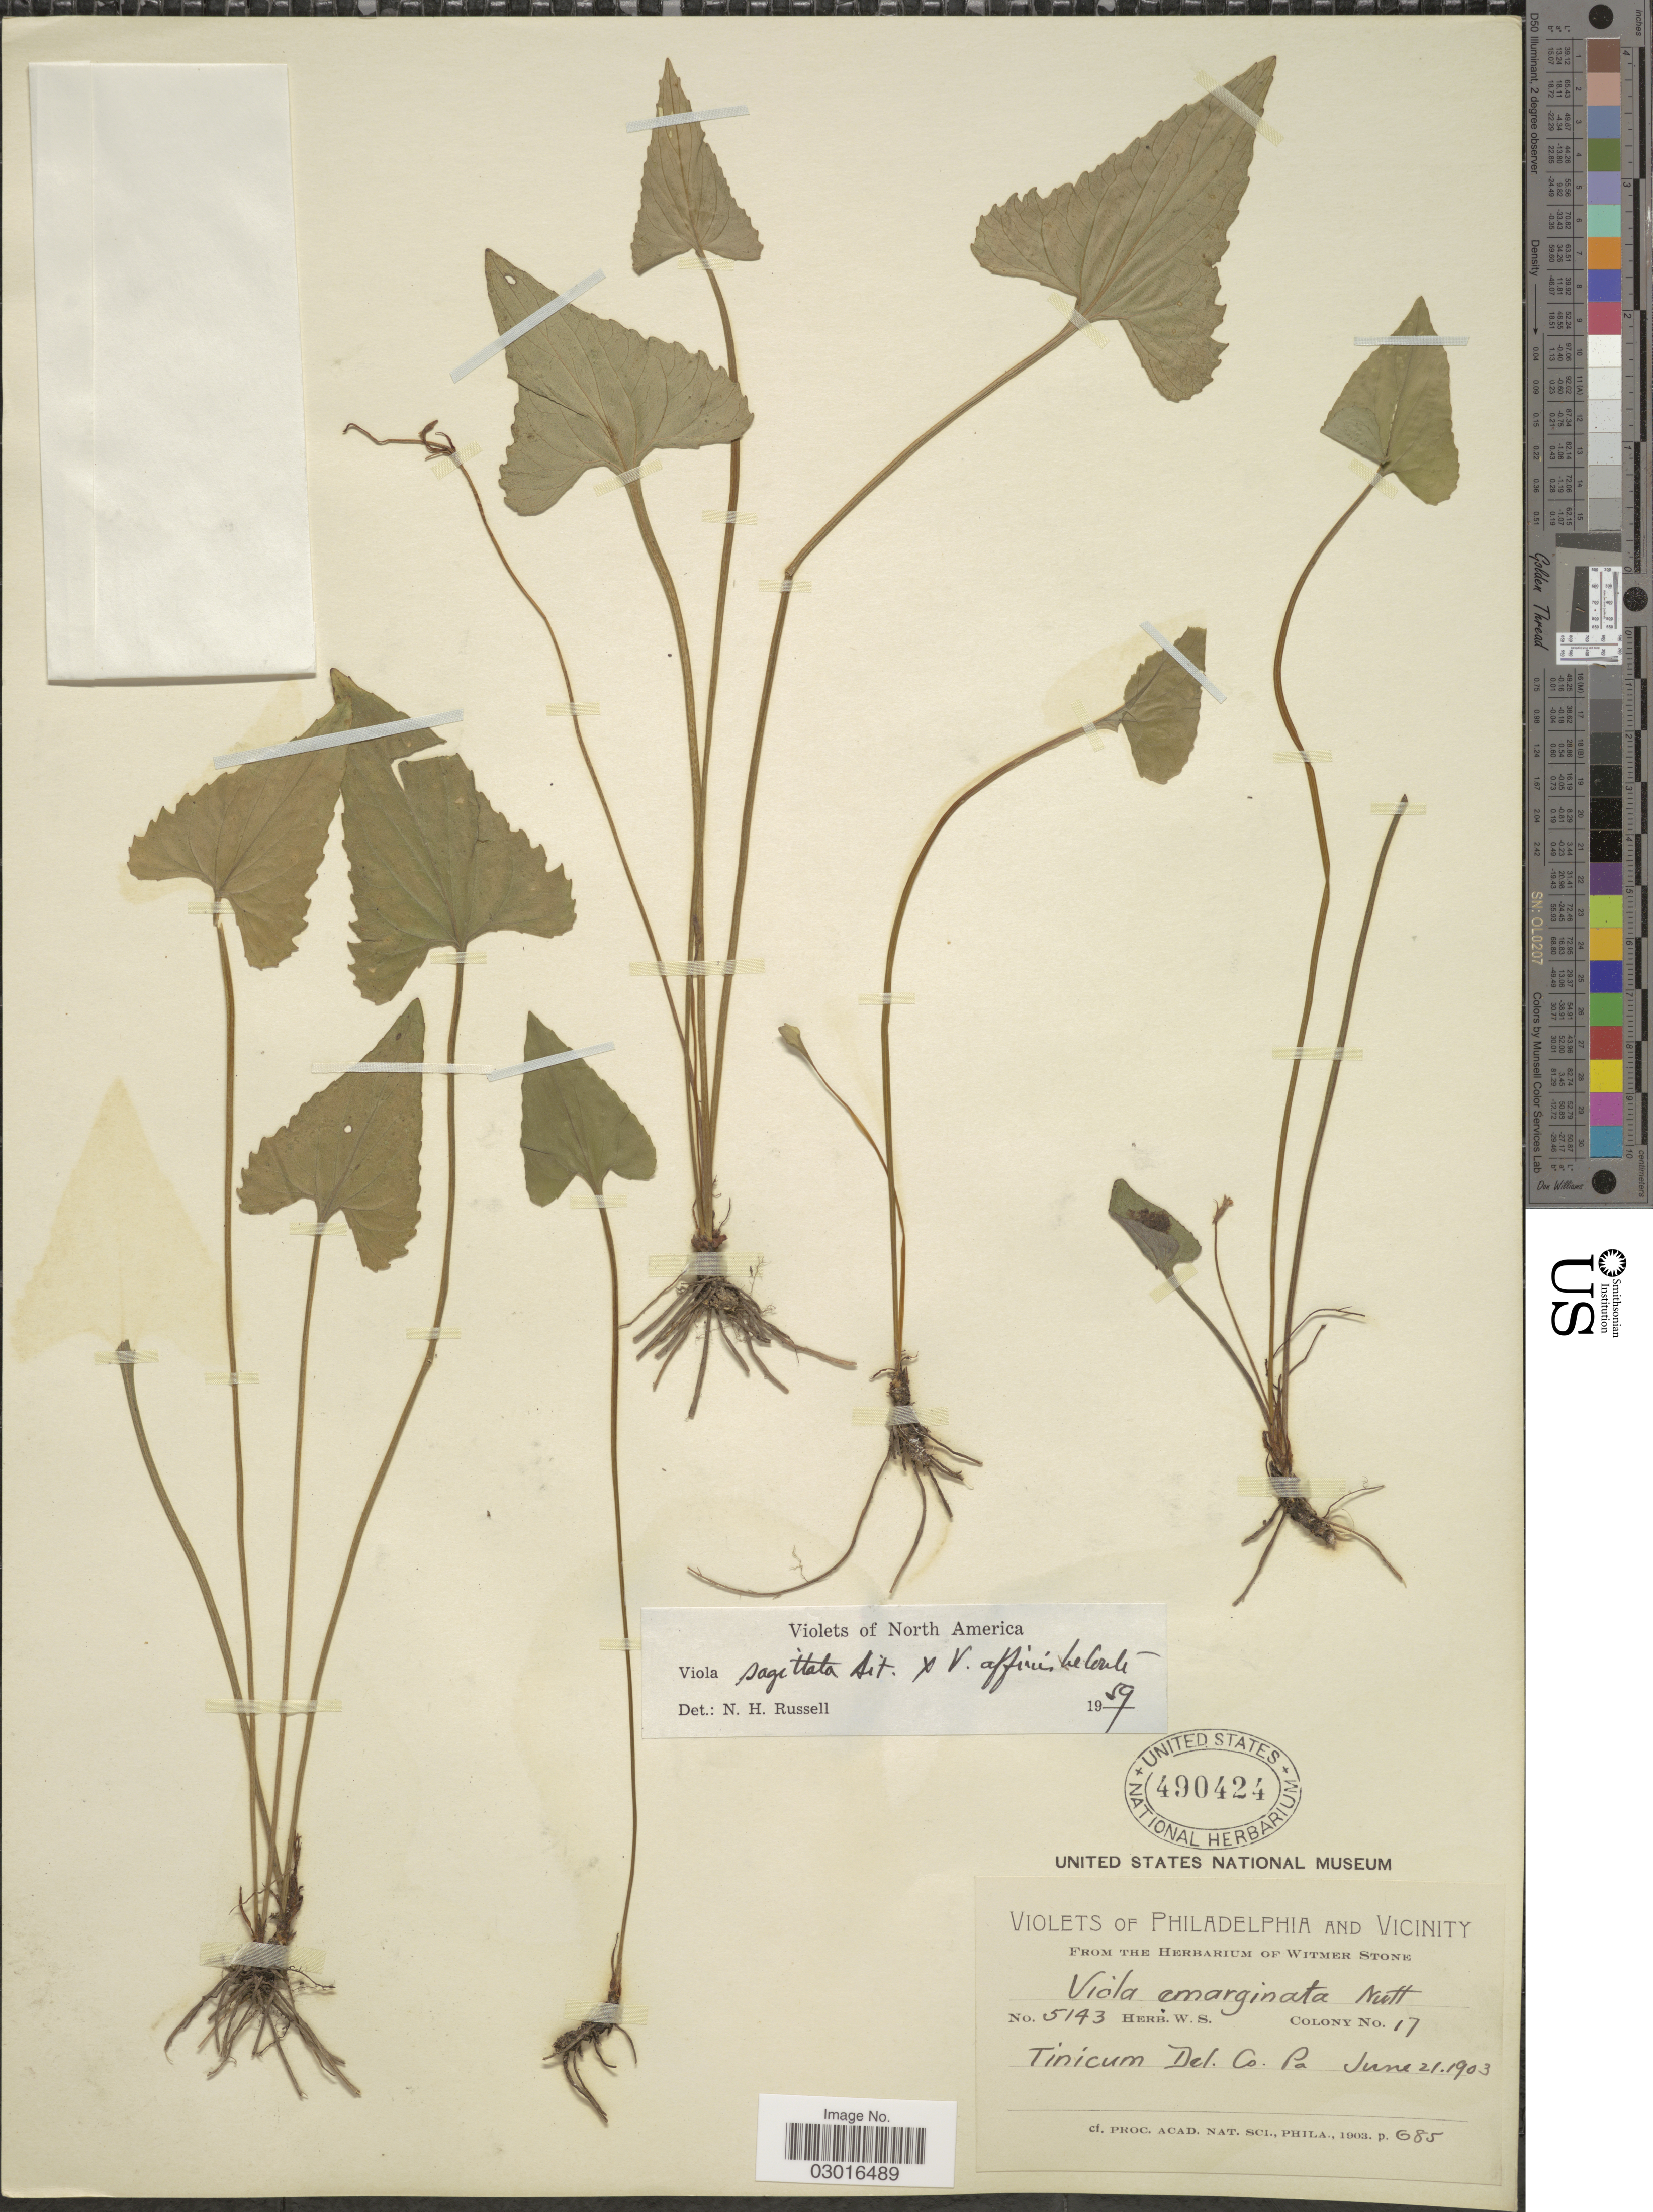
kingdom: Plantae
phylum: Tracheophyta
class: Magnoliopsida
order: Malpighiales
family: Violaceae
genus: Viola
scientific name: Viola sagittata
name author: Aiton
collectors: Ex herb Witmer Stone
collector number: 5143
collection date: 1903-06-21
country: United States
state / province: Pennsylvania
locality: Philadelphia and Vicinity. Tinicum Del. Co. Pa.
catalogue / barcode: US 490424